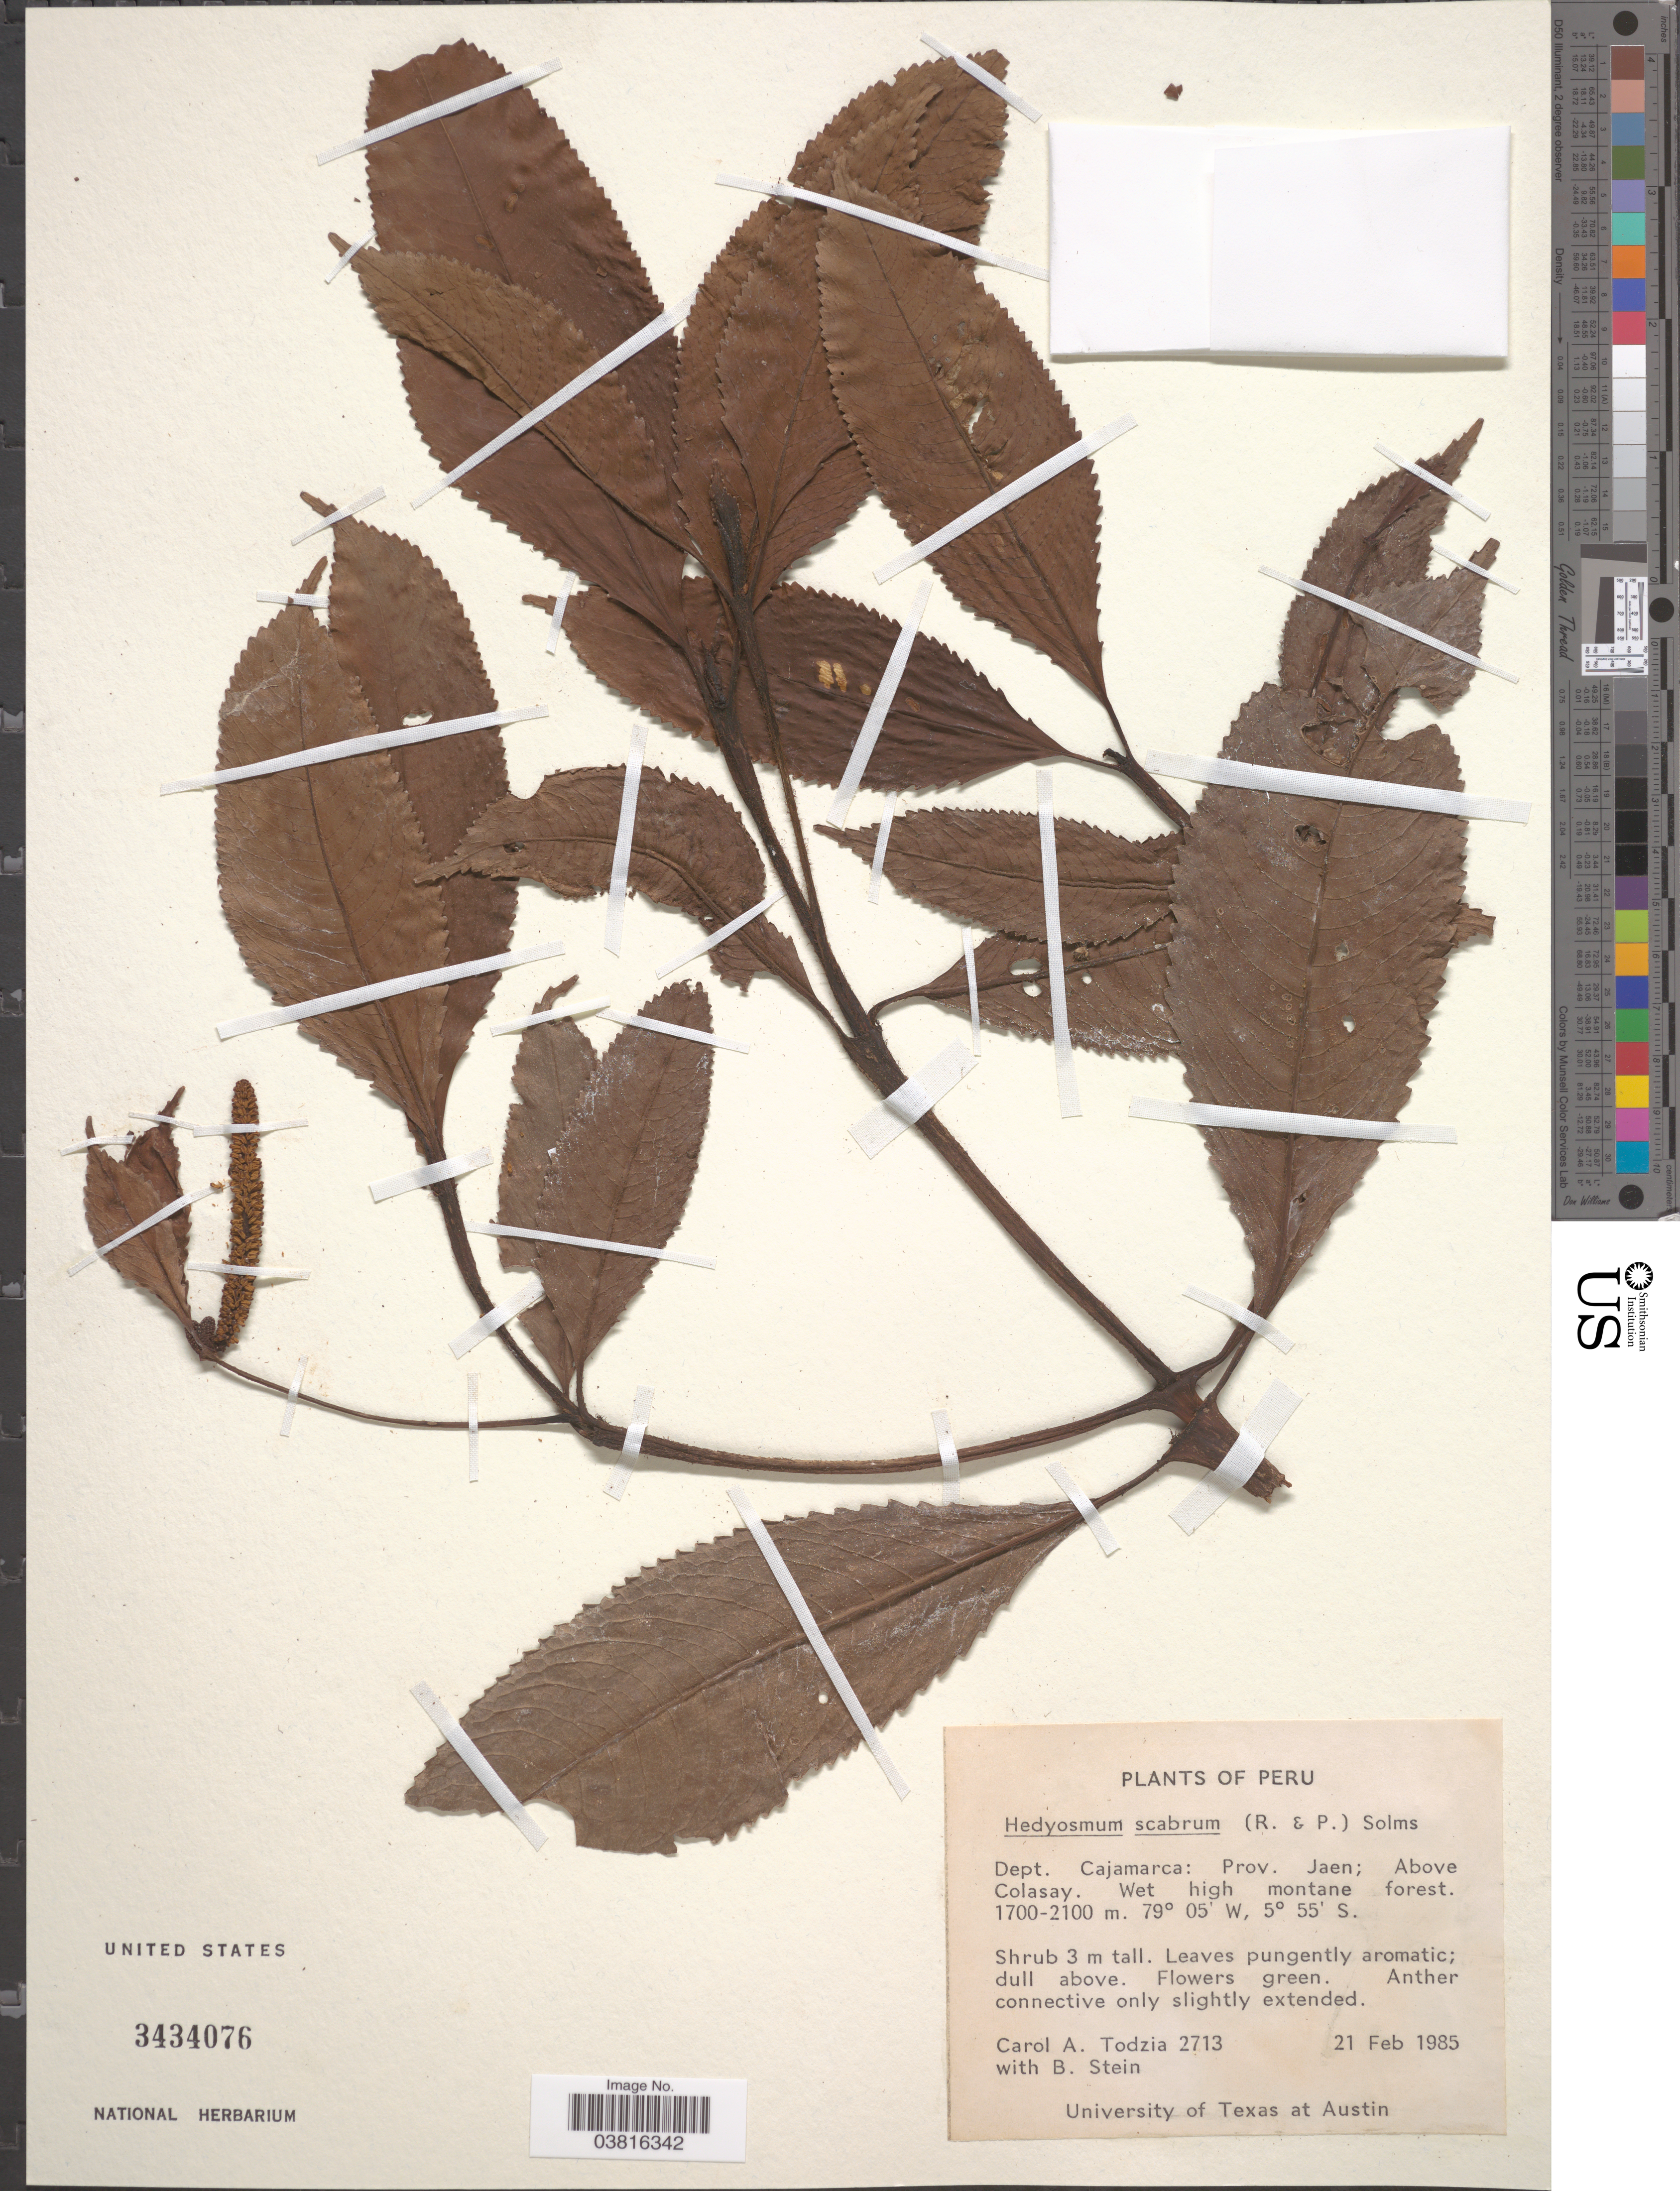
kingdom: Plantae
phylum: Tracheophyta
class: Magnoliopsida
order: Chloranthales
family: Chloranthaceae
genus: Hedyosmum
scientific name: Hedyosmum scabrum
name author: Solms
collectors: C. A. Todzia & B. Stein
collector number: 2713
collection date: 1985-02-21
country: Peru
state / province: Cajamarca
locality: Dept. Cajamarca: Prov. Jaen; Above Colasay.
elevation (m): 1700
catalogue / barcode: US 3434076